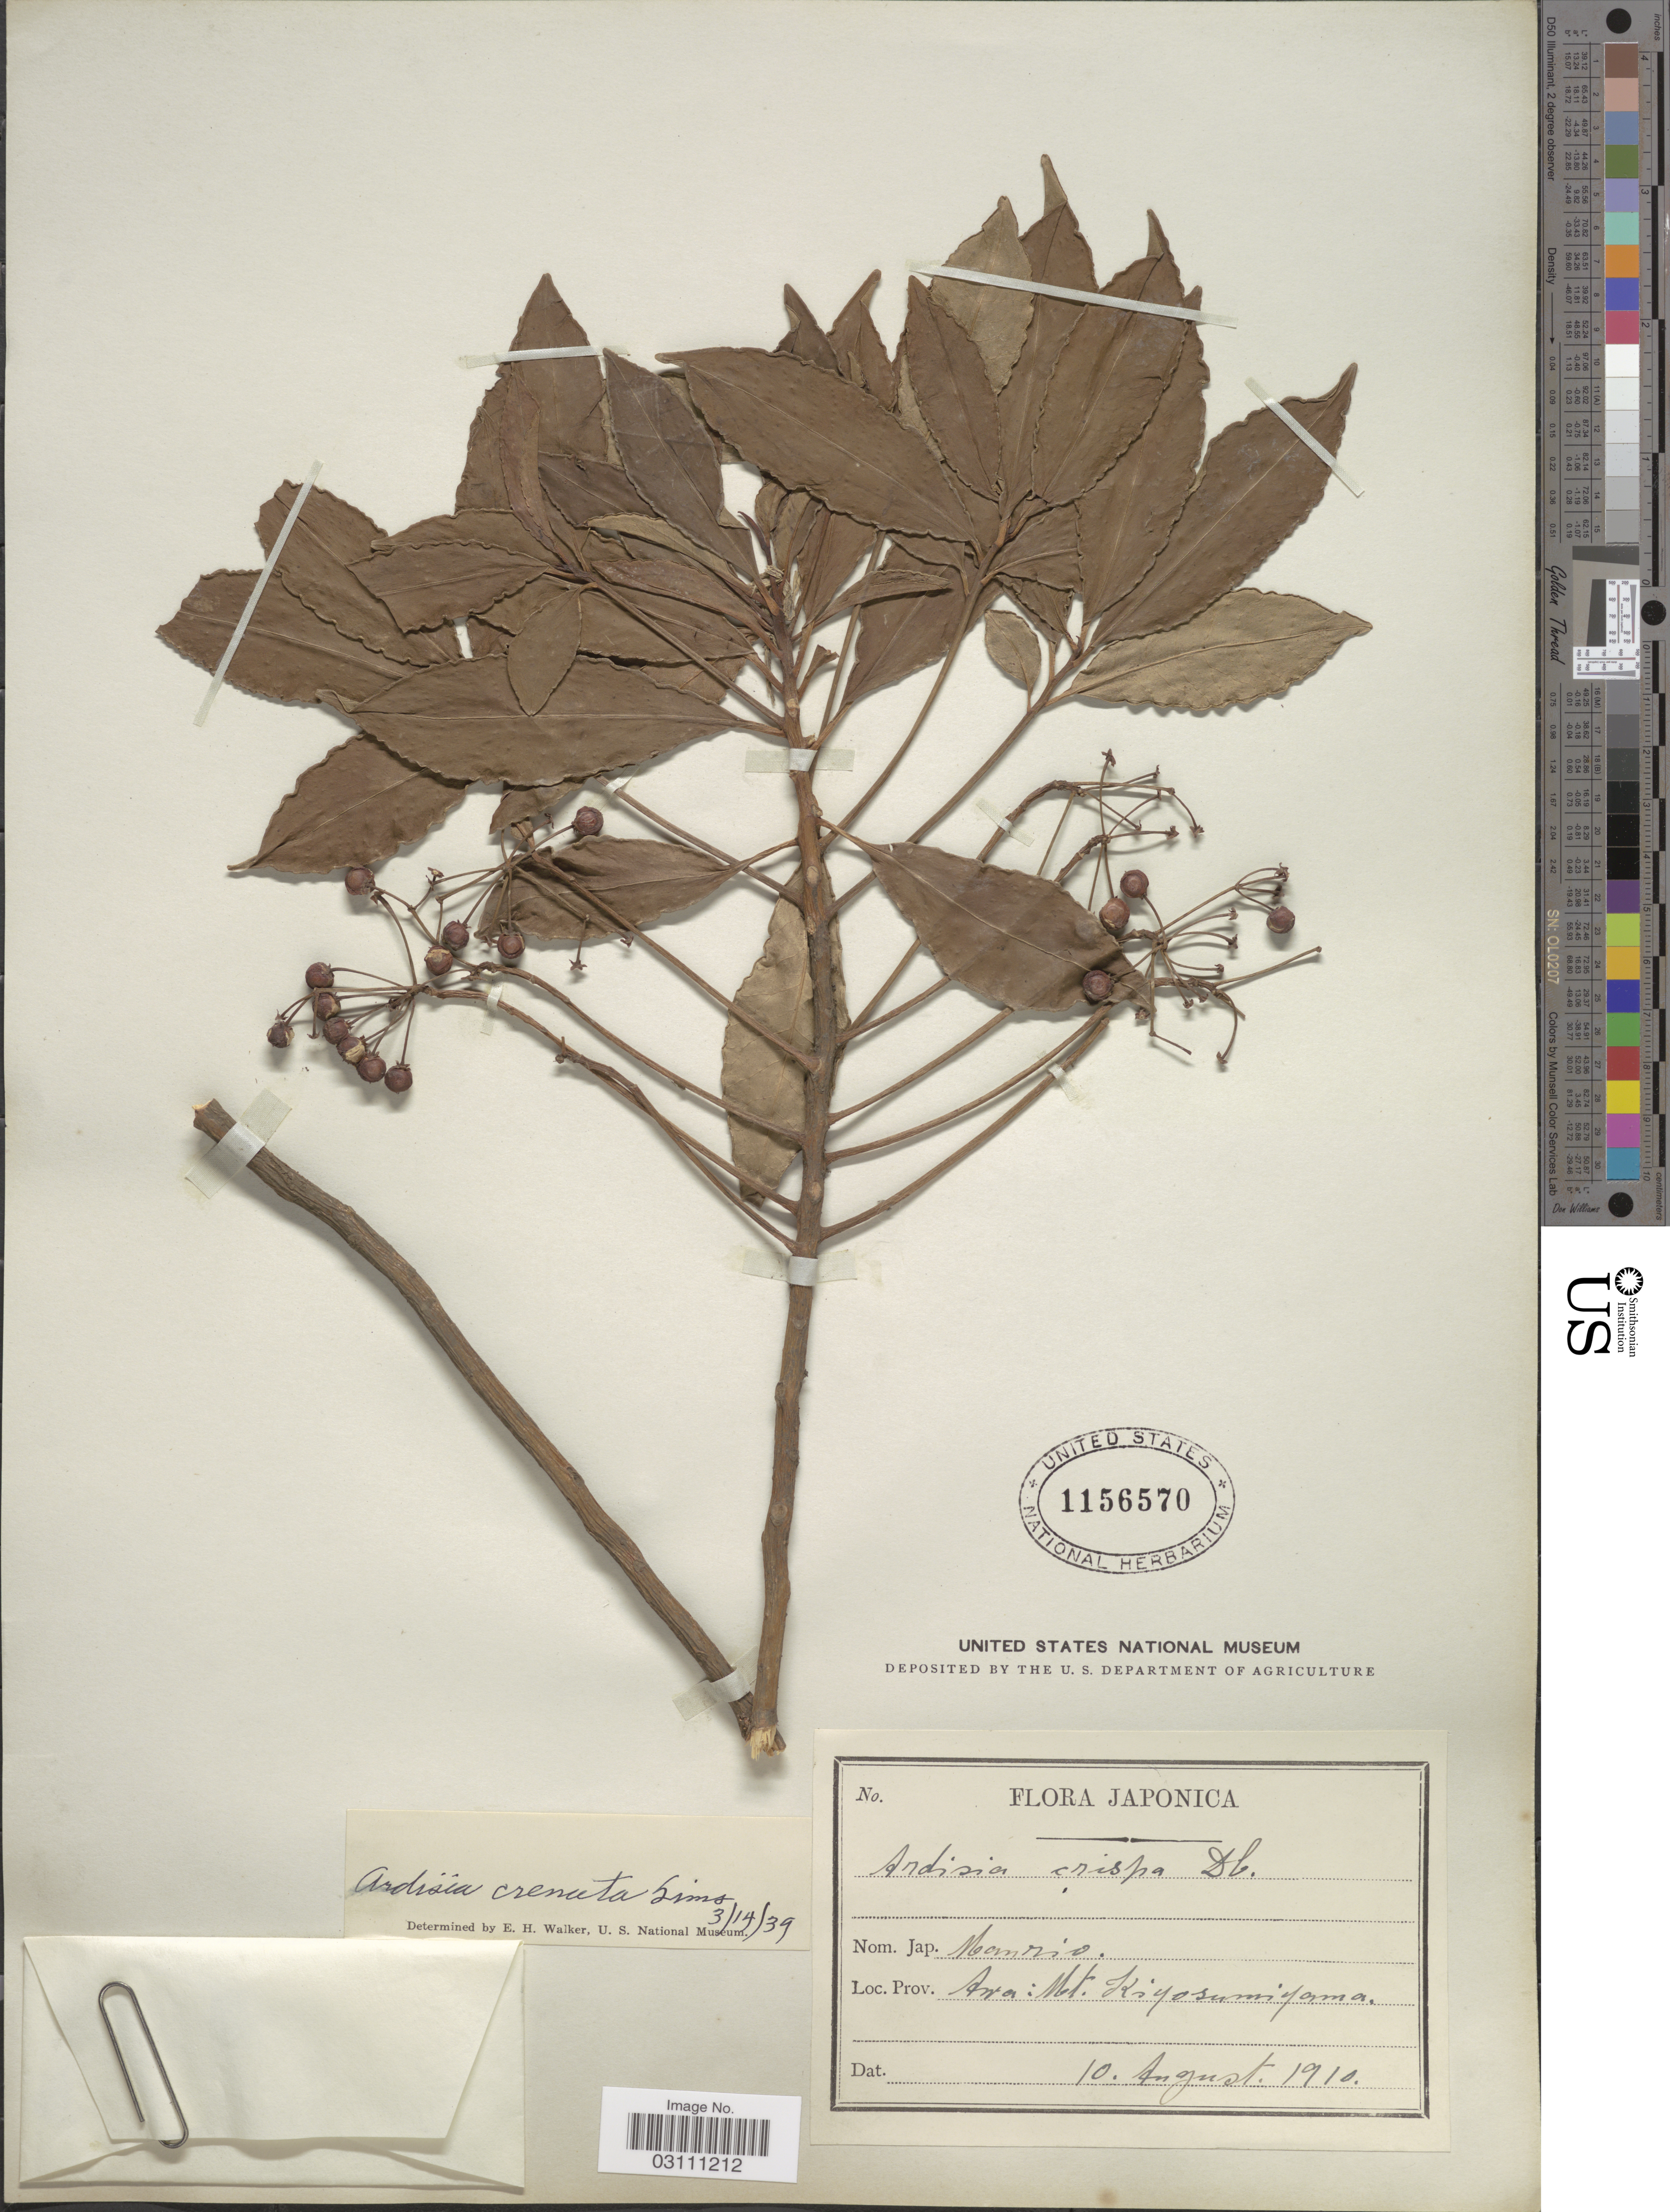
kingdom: Plantae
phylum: Tracheophyta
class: Magnoliopsida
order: Ericales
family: Primulaceae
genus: Ardisia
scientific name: Ardisia crenata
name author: Sims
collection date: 1910-08-10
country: Japan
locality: Awa: Mt. Kiyosumiyama.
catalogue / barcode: US 1156570